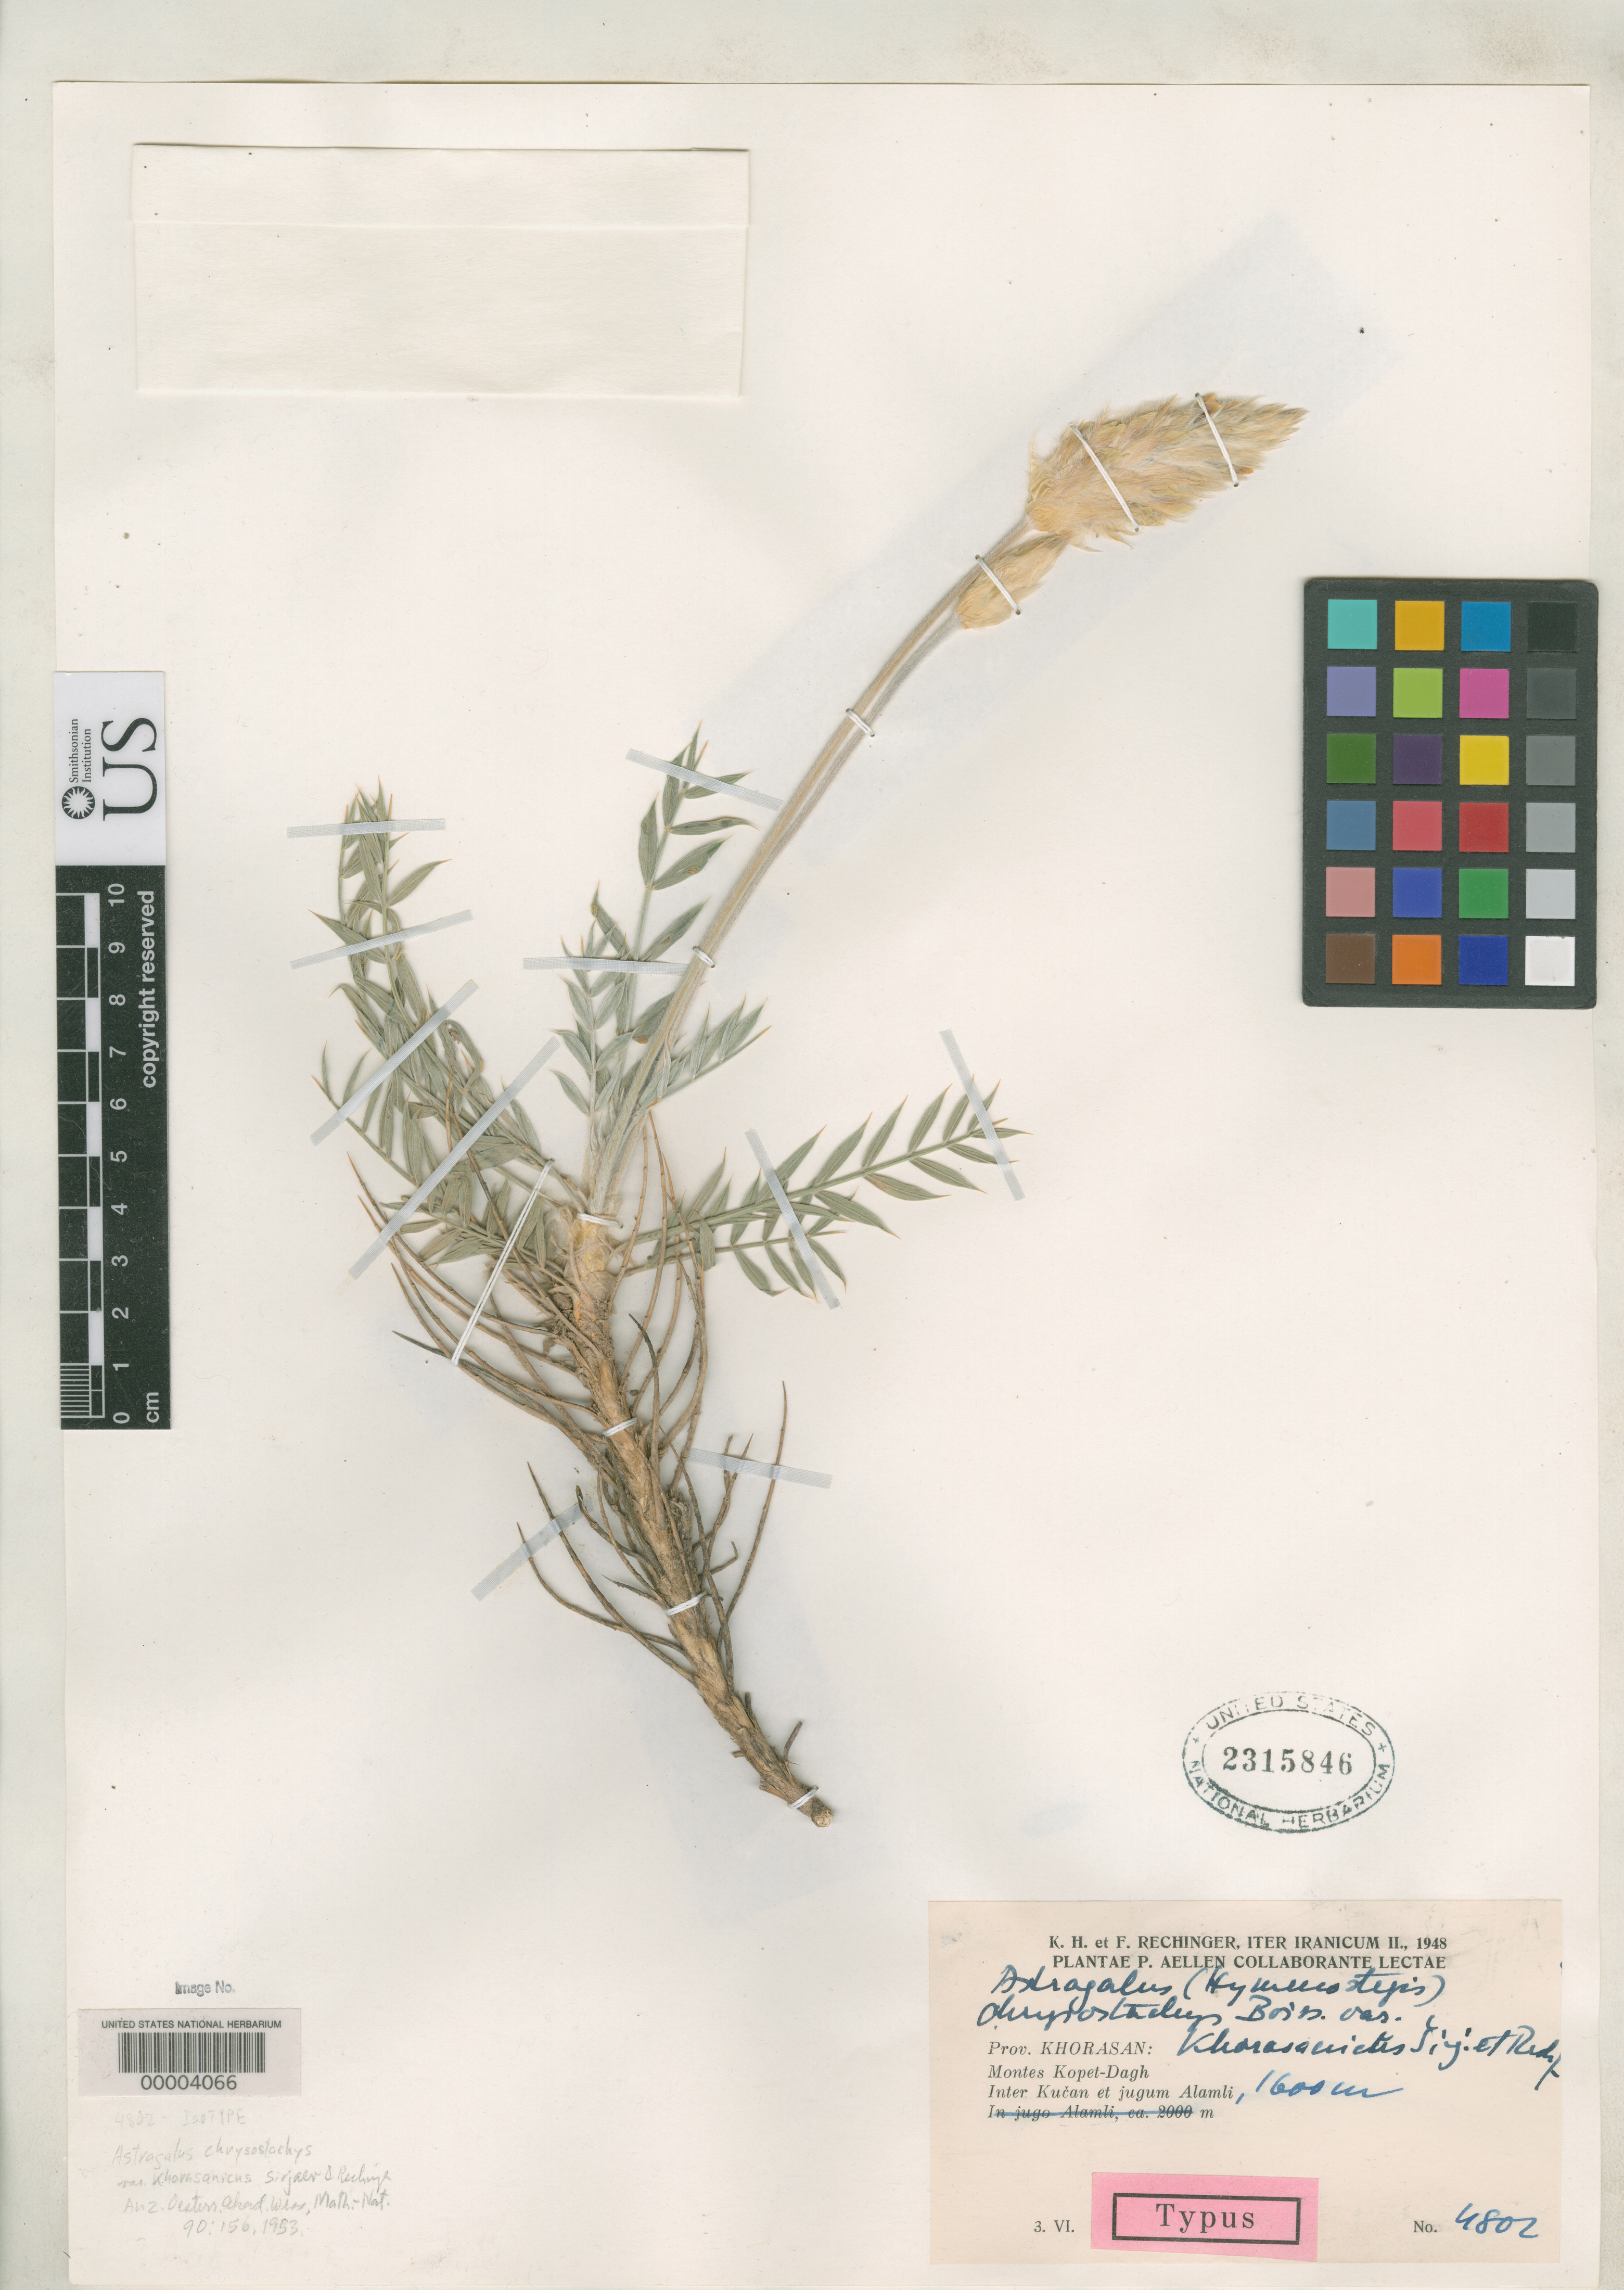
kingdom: Plantae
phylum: Tracheophyta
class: Magnoliopsida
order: Fabales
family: Fabaceae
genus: Astragalus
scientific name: Astragalus chrysostachys var. khorasanicus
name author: Širj. & Rech. f.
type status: Isotype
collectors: K. H. Rechinger & P. Aellen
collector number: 4802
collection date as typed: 03 Jun 1848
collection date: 1848-06-03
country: Iran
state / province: Khorasan [obsolete]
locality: Montes Kopet-dagh, Kucan to Alamli Pass.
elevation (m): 1600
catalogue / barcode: US 2315846